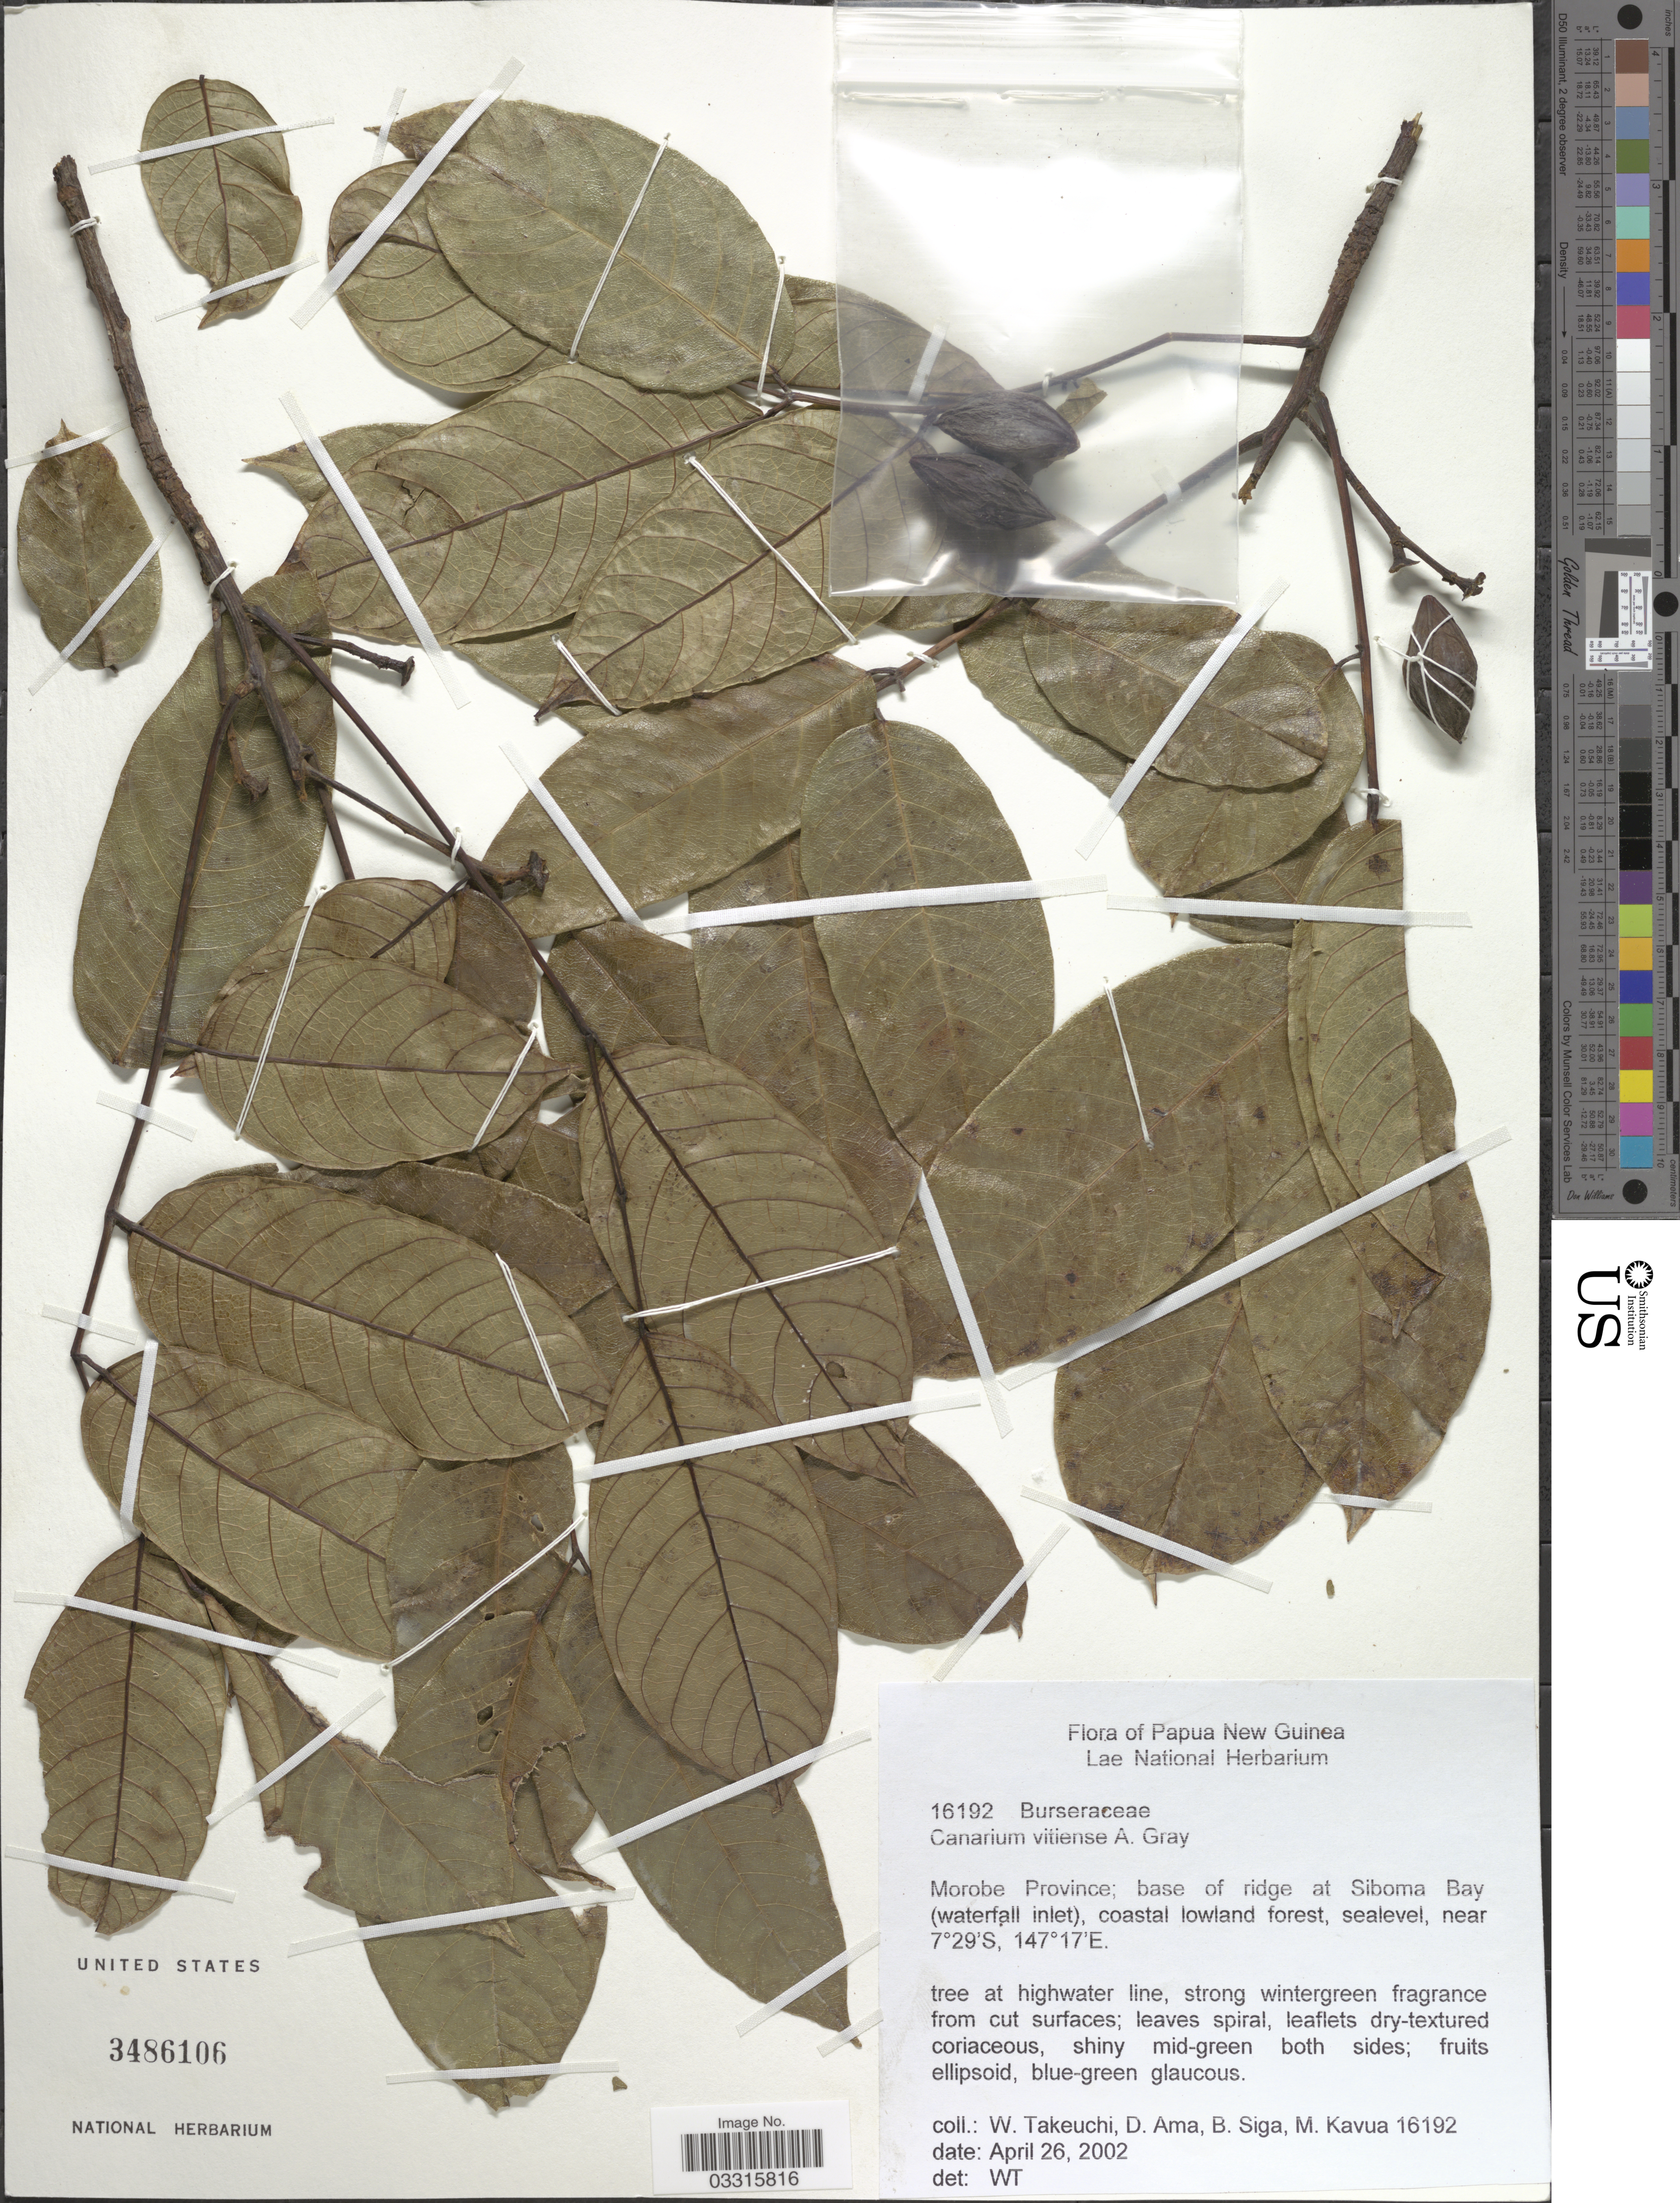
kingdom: Plantae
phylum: Tracheophyta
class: Magnoliopsida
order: Sapindales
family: Burseraceae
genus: Canarium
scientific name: Canarium vitiense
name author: A. Gray in Wilkes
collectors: W. Takeuchi, D. Ama, B. Siga & M. Kavua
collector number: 16192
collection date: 2002-04-25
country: Papua New Guinea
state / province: Morobe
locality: Base of ridge at Siboma Bay (waterfall inlet).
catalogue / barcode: US 3486106